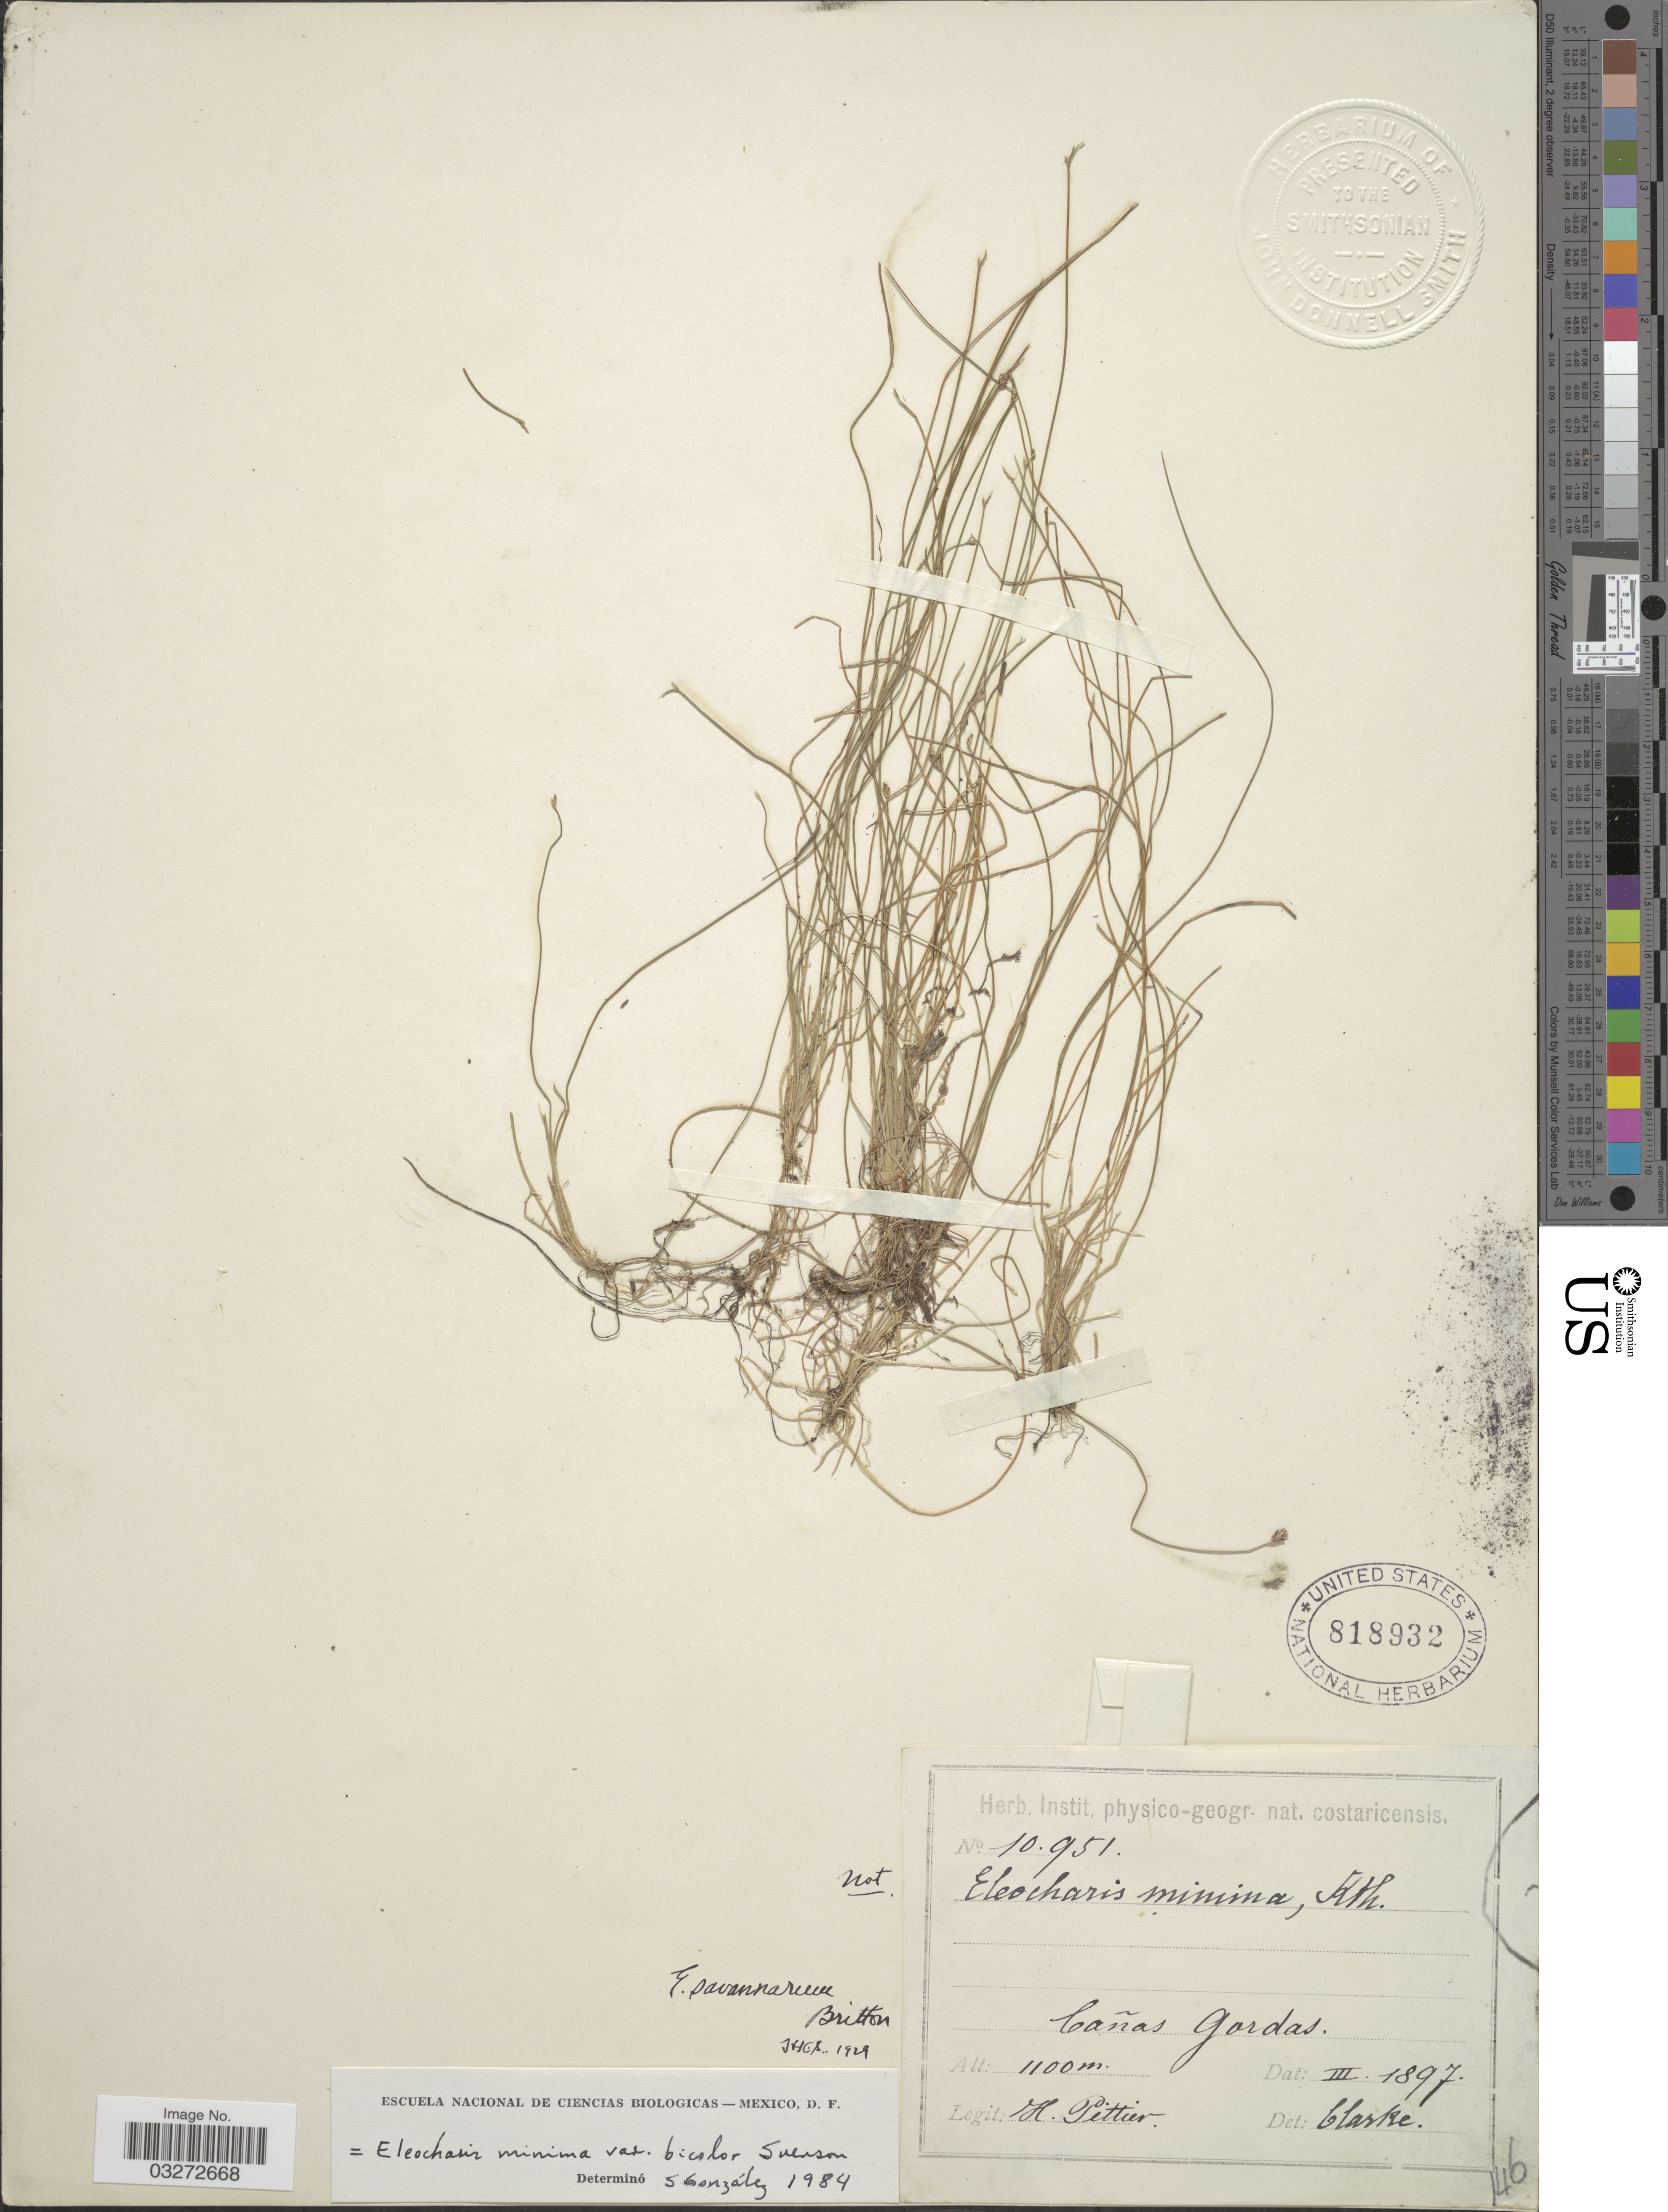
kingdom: Plantae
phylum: Tracheophyta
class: Liliopsida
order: Poales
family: Cyperaceae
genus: Eleocharis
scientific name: Eleocharis minima var. bicolor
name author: (Chapm.) Svenson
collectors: H. F. Pittier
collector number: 10951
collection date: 1897-03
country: Costa Rica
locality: Cañas Gordas.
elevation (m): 1100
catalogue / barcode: US 818932